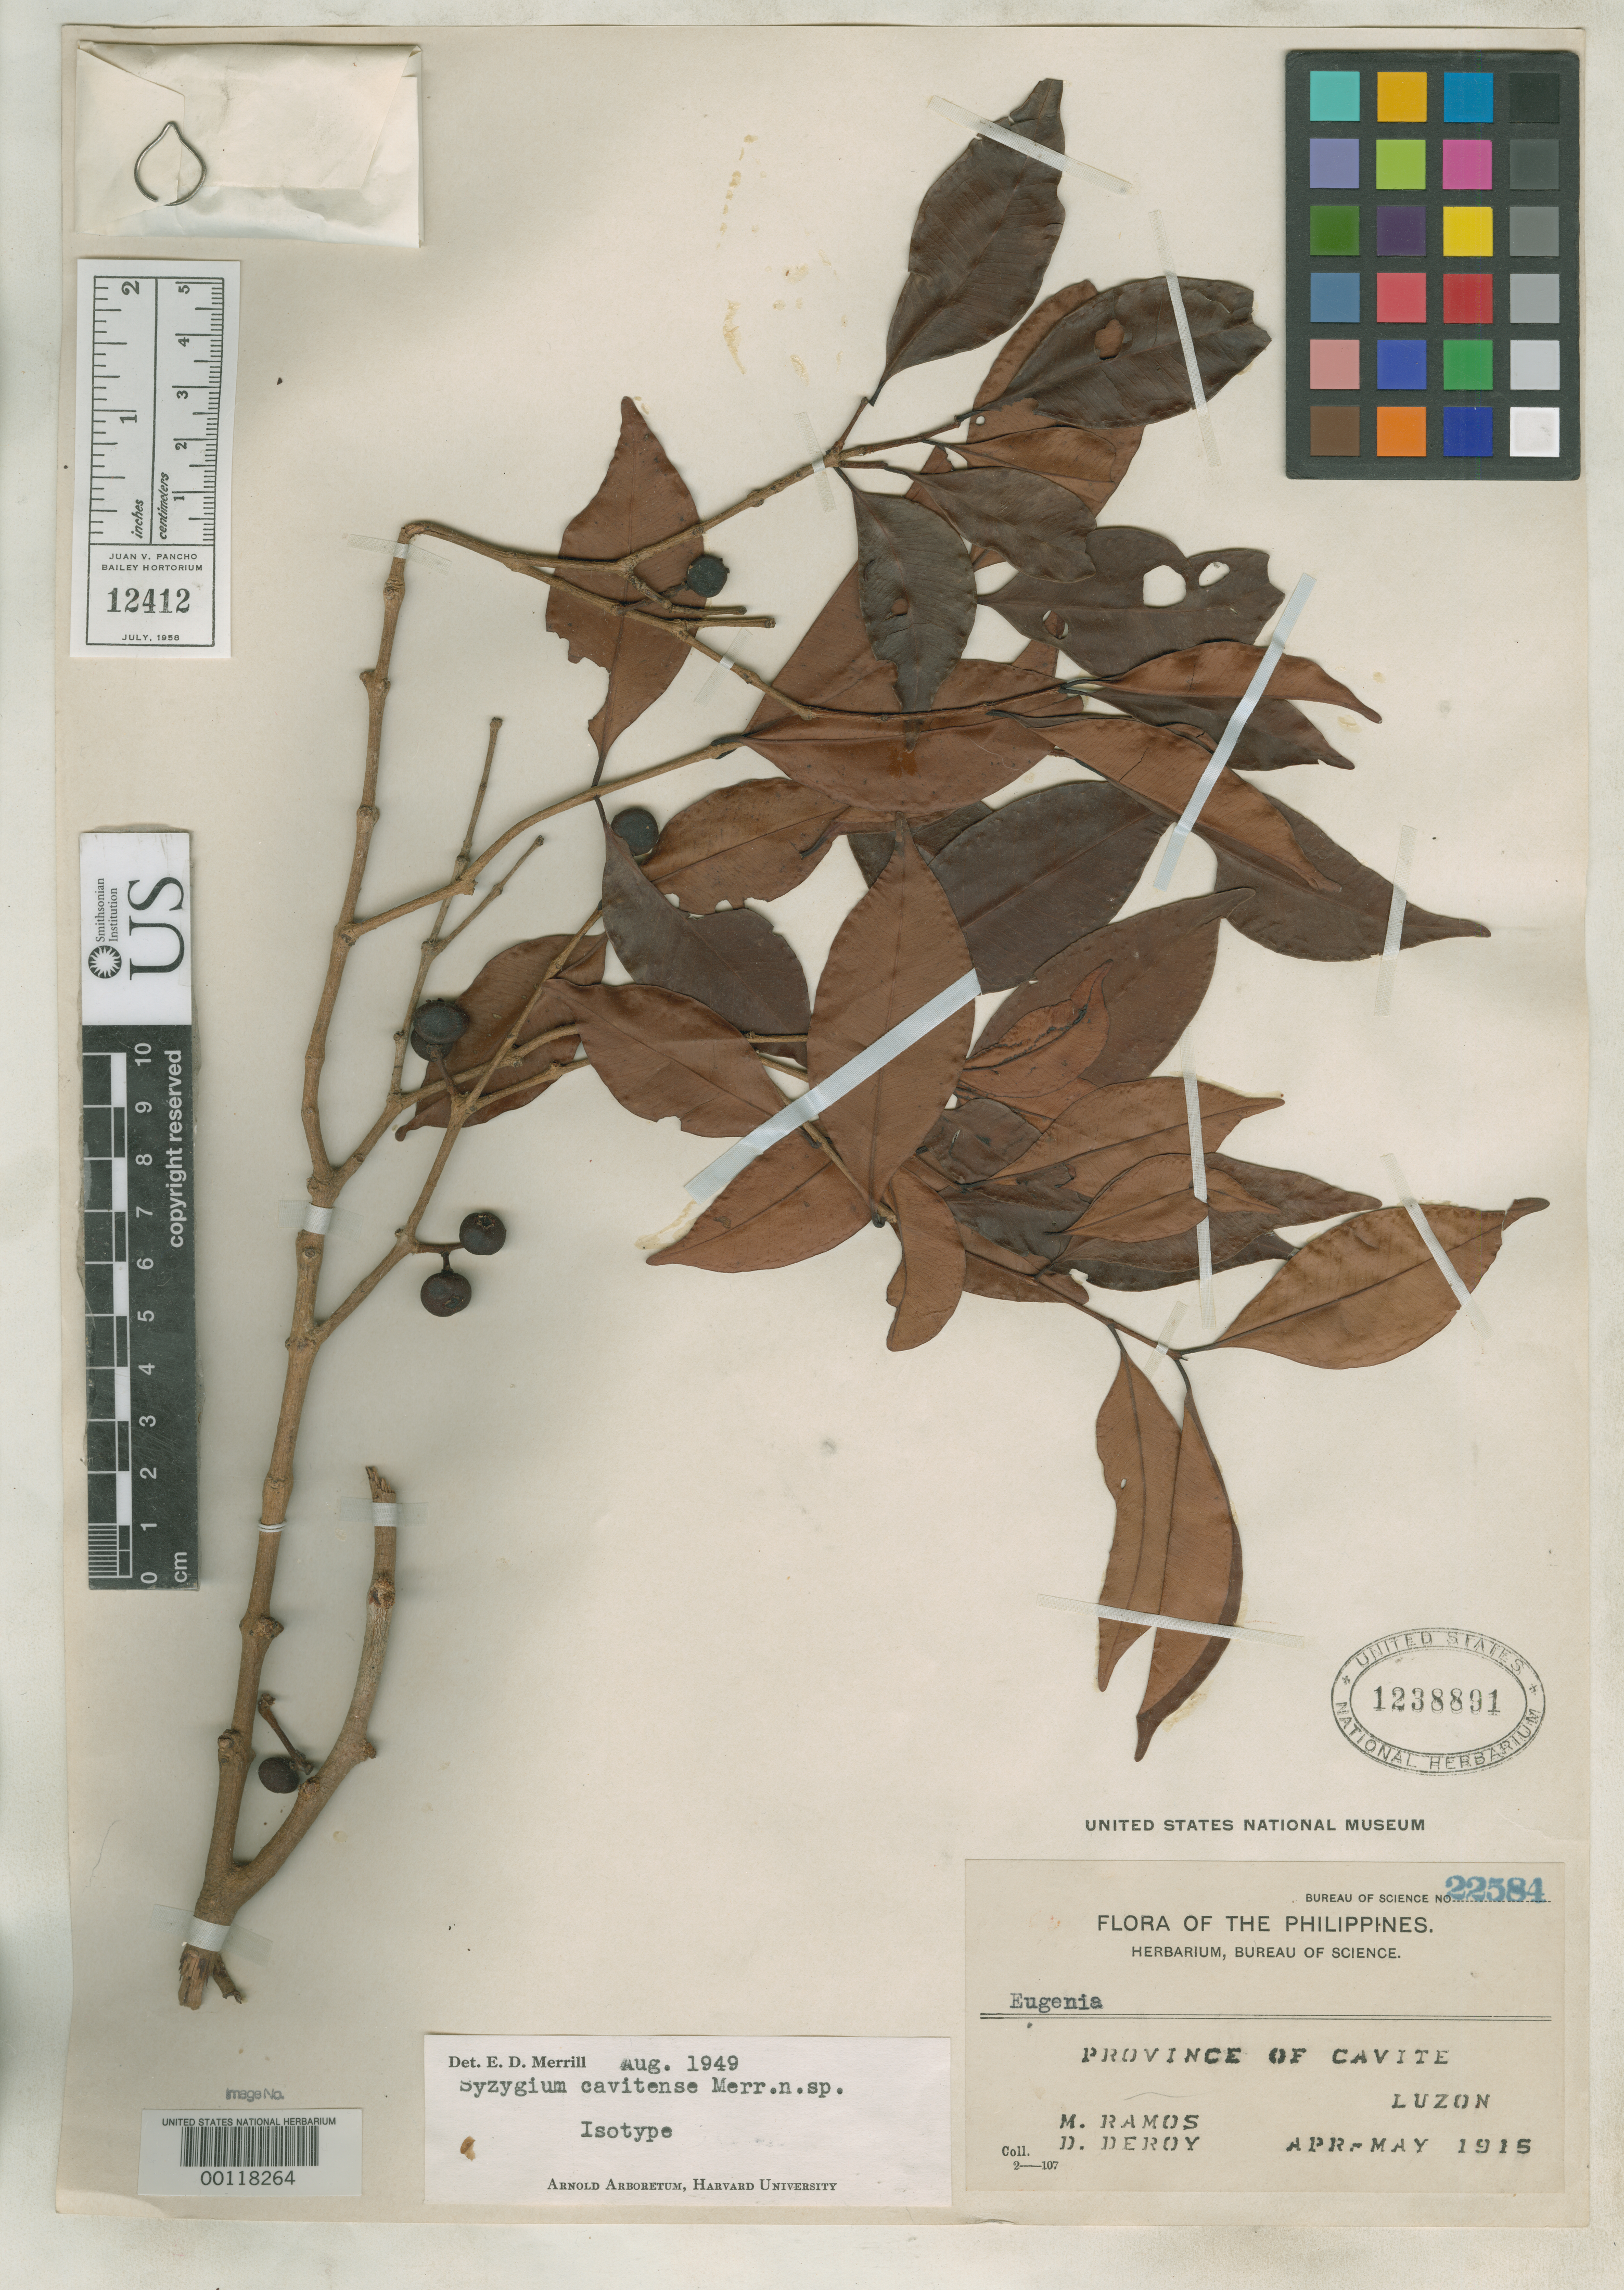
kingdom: Plantae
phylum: Tracheophyta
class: Magnoliopsida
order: Myrtales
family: Myrtaceae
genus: Syzygium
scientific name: Syzygium cavitense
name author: Merr.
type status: Isotype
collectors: M. Ramos & D. Deroy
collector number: Bur. Sci. 22584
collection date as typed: Apr 1915 to -- May 1915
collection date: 1915-04/1915-05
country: Philippines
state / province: Calabarzon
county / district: Cavite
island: Luzon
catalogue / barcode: US 1238891